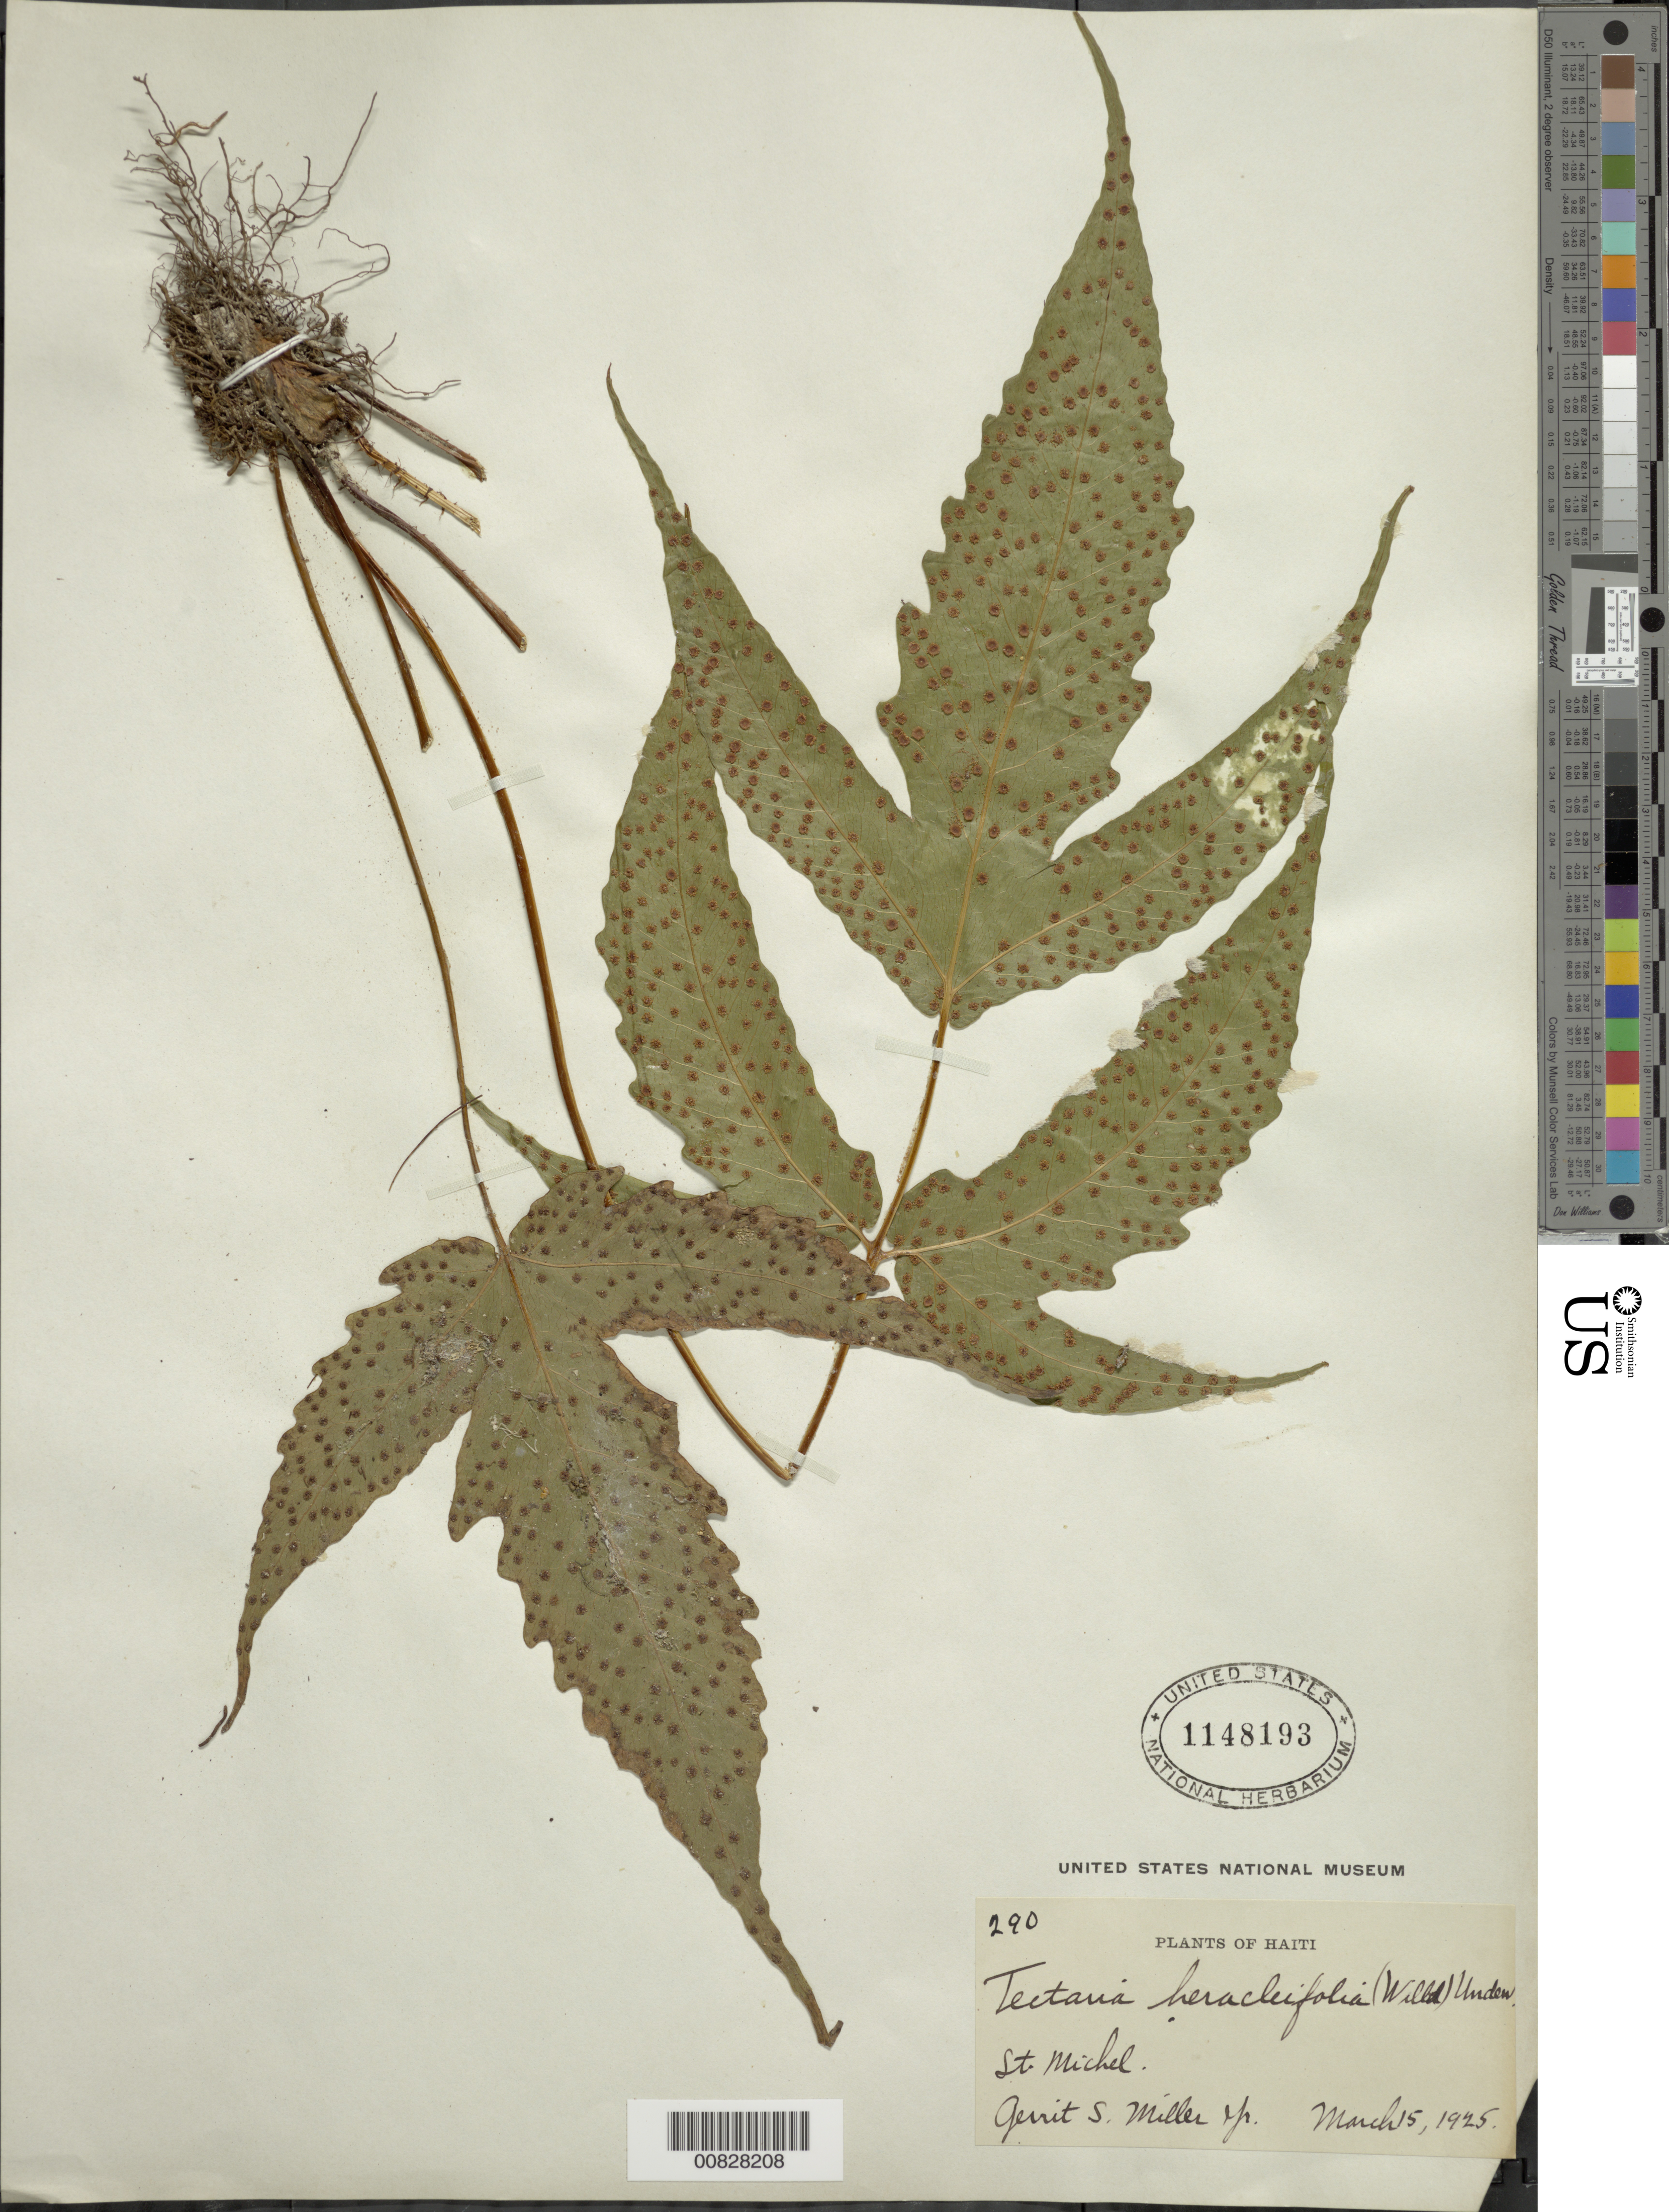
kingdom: Plantae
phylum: Tracheophyta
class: Polypodiopsida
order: Polypodiales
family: Tectariaceae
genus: Tectaria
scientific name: Tectaria heracleifolia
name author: (Willd.) Underw.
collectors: G. S. Miller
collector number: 290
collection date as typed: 15 Mar 1925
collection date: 1925-03-15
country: Haiti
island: Hispaniola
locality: St. Michel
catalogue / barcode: US 1148193